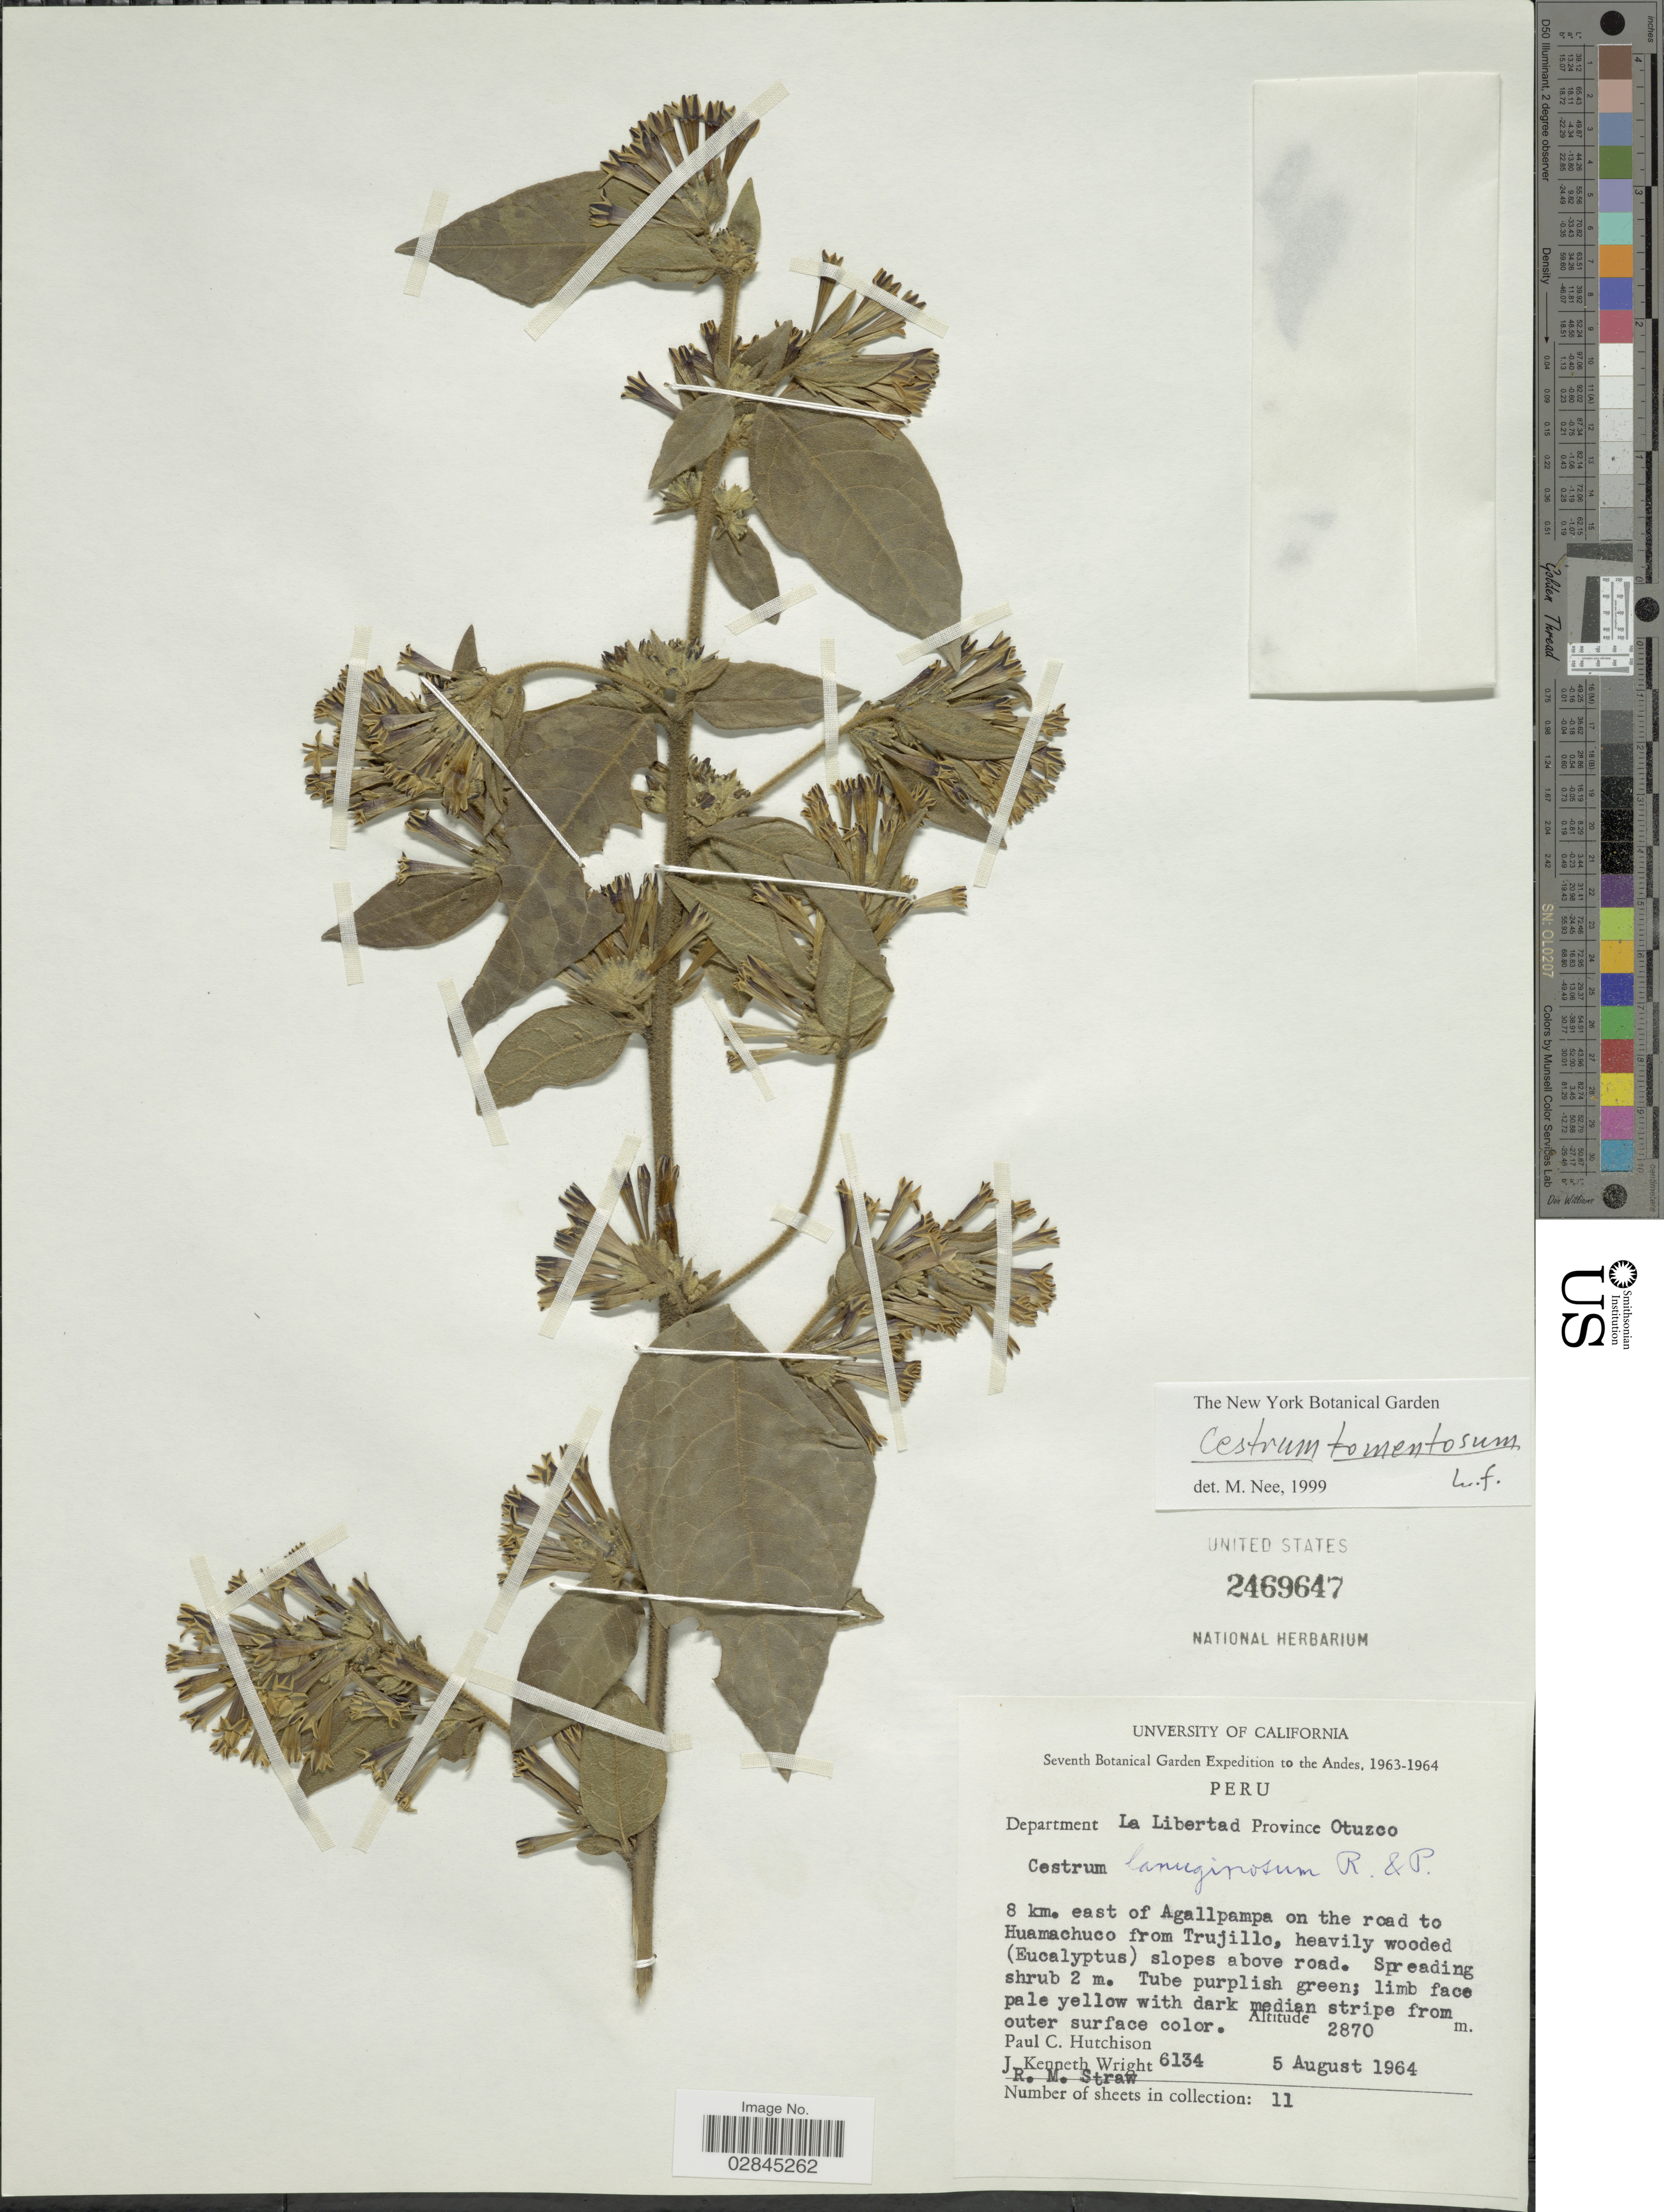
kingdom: Plantae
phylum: Tracheophyta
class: Magnoliopsida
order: Solanales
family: Solanaceae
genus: Cestrum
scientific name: Cestrum tomentosum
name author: L. f.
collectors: J. K. Wright & R. M. Straw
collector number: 6134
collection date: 1964-08-05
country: Peru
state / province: La Libertad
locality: Department La Libertad Province Otuzco. 8 km. east of Agallpampa on the road to Huemachuco from Trujillo.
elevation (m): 2870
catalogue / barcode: US 2469647